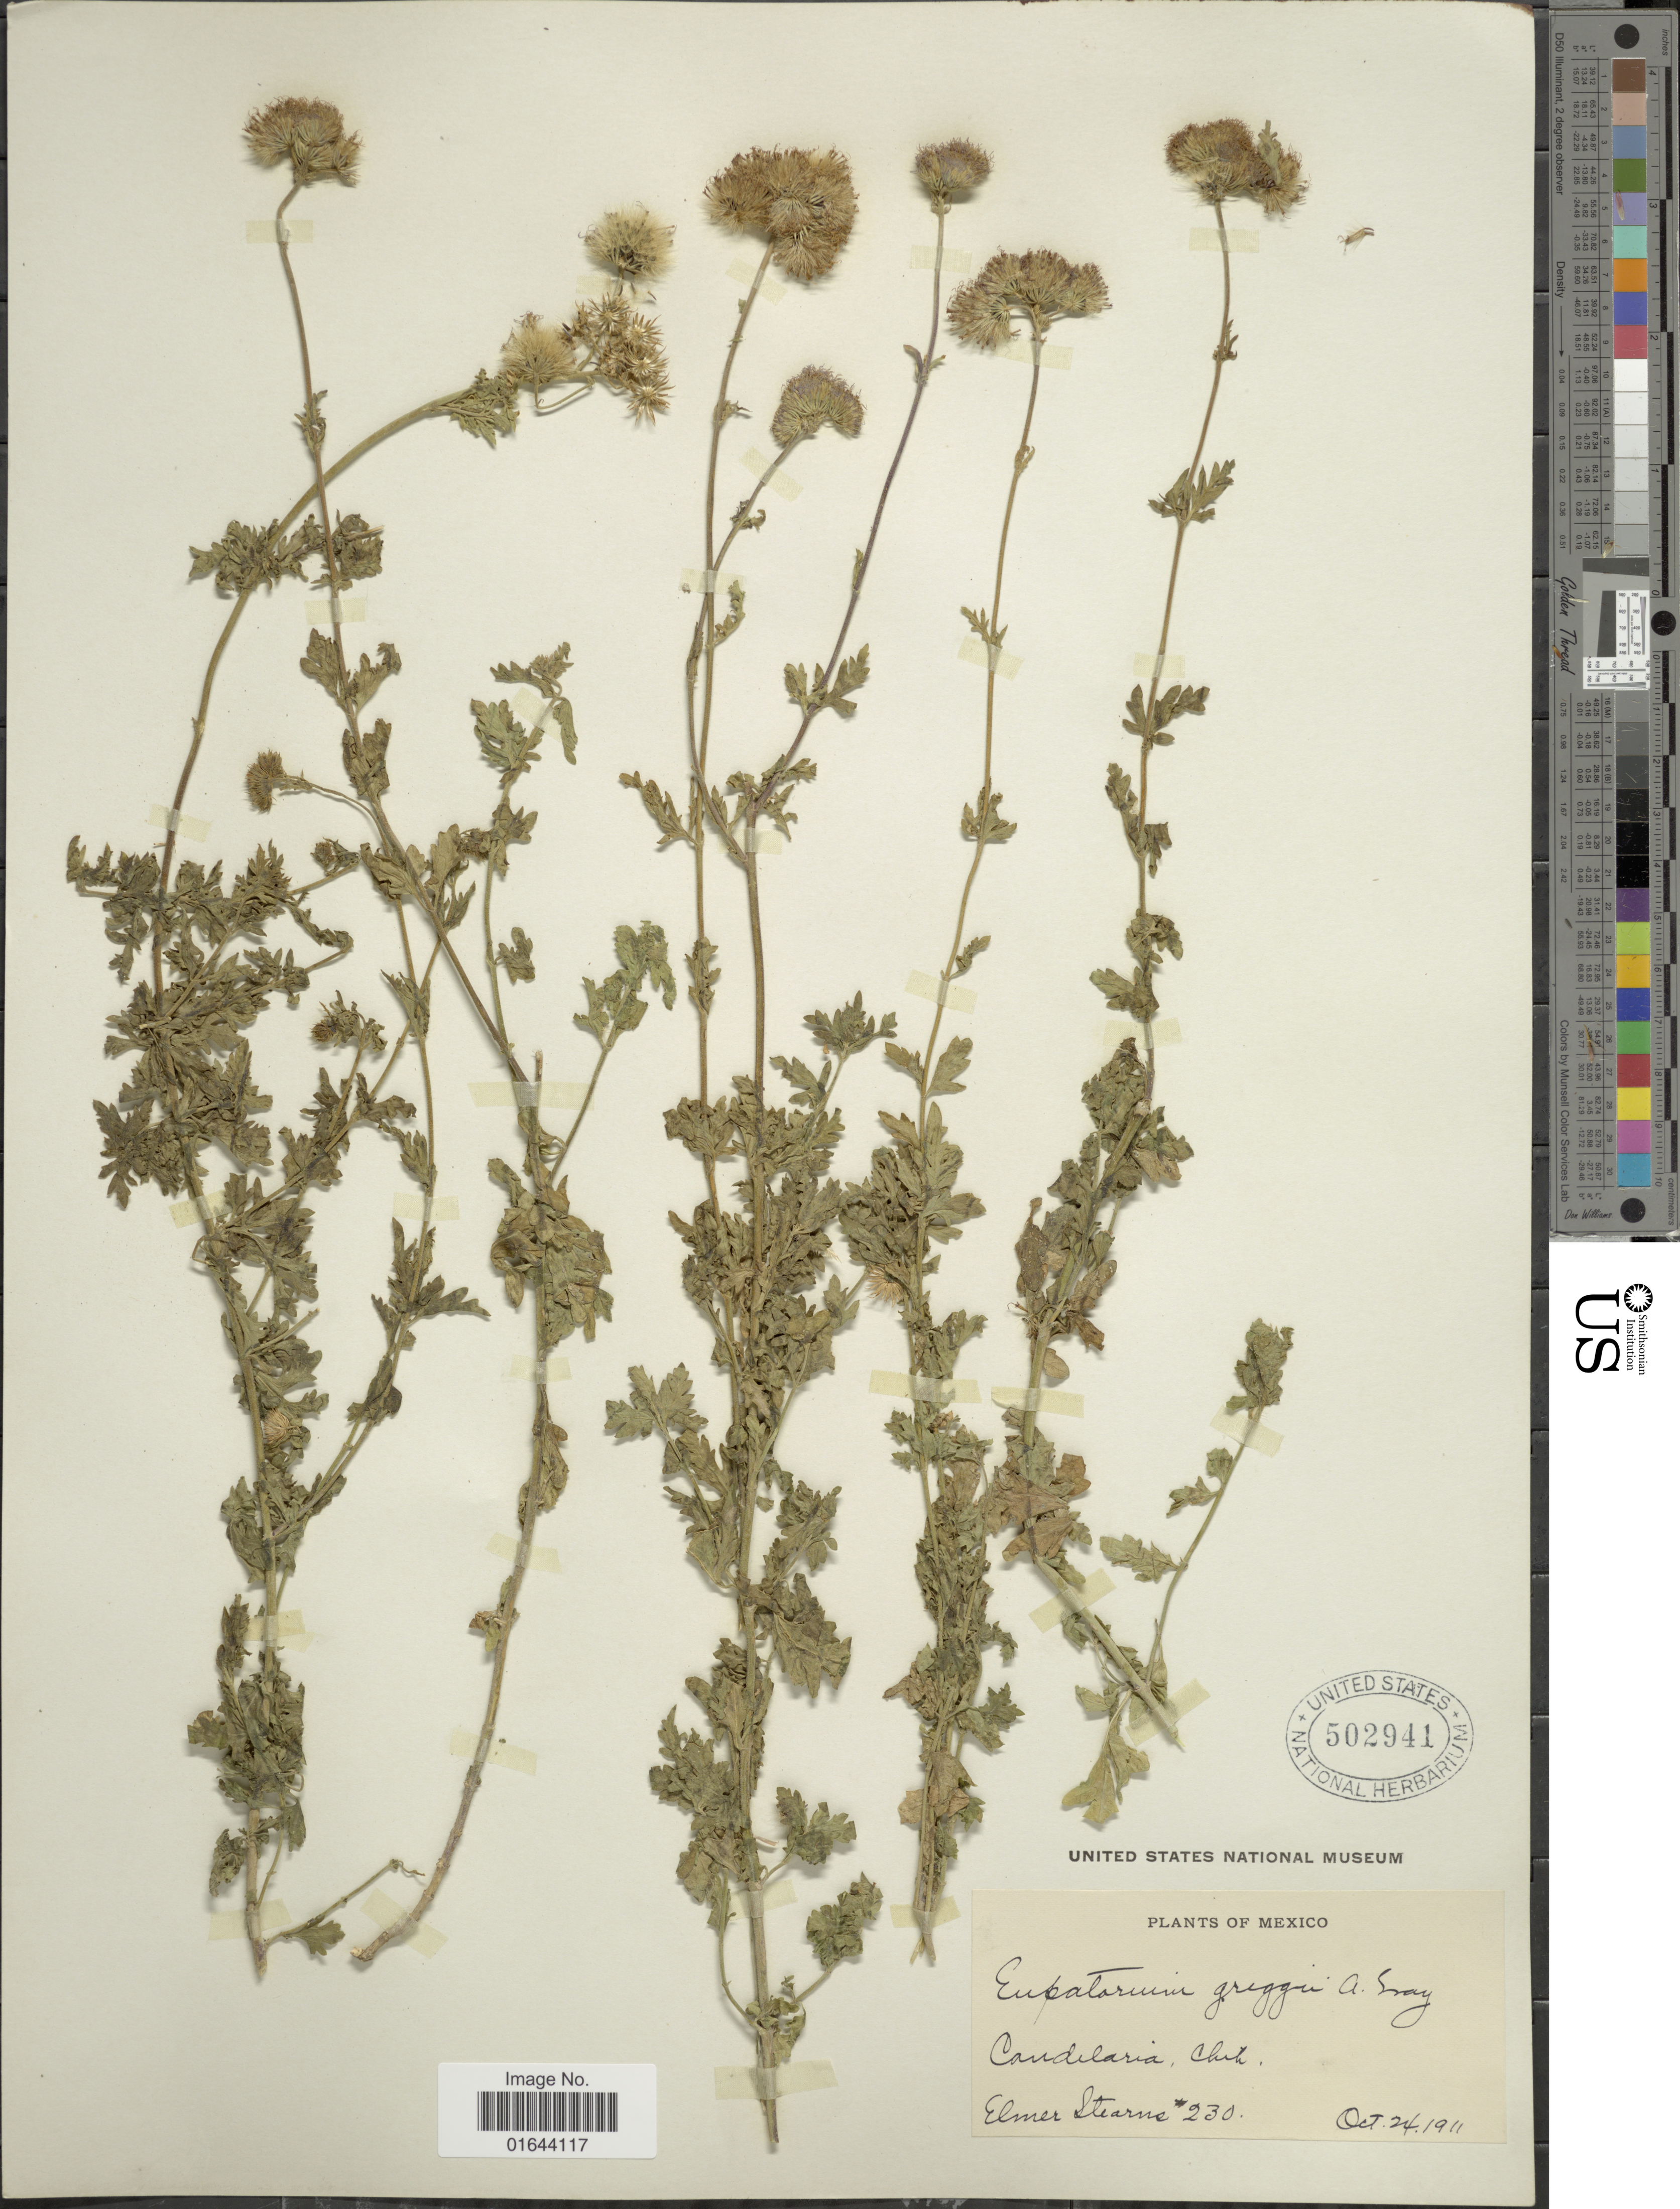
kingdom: Plantae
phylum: Tracheophyta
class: Magnoliopsida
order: Asterales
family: Asteraceae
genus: Conoclinium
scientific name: Conoclinium greggii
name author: (A. Gray) Small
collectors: E. Stearns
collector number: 230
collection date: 1911-10-24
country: Mexico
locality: Candelaria, chih.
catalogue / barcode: US 502941